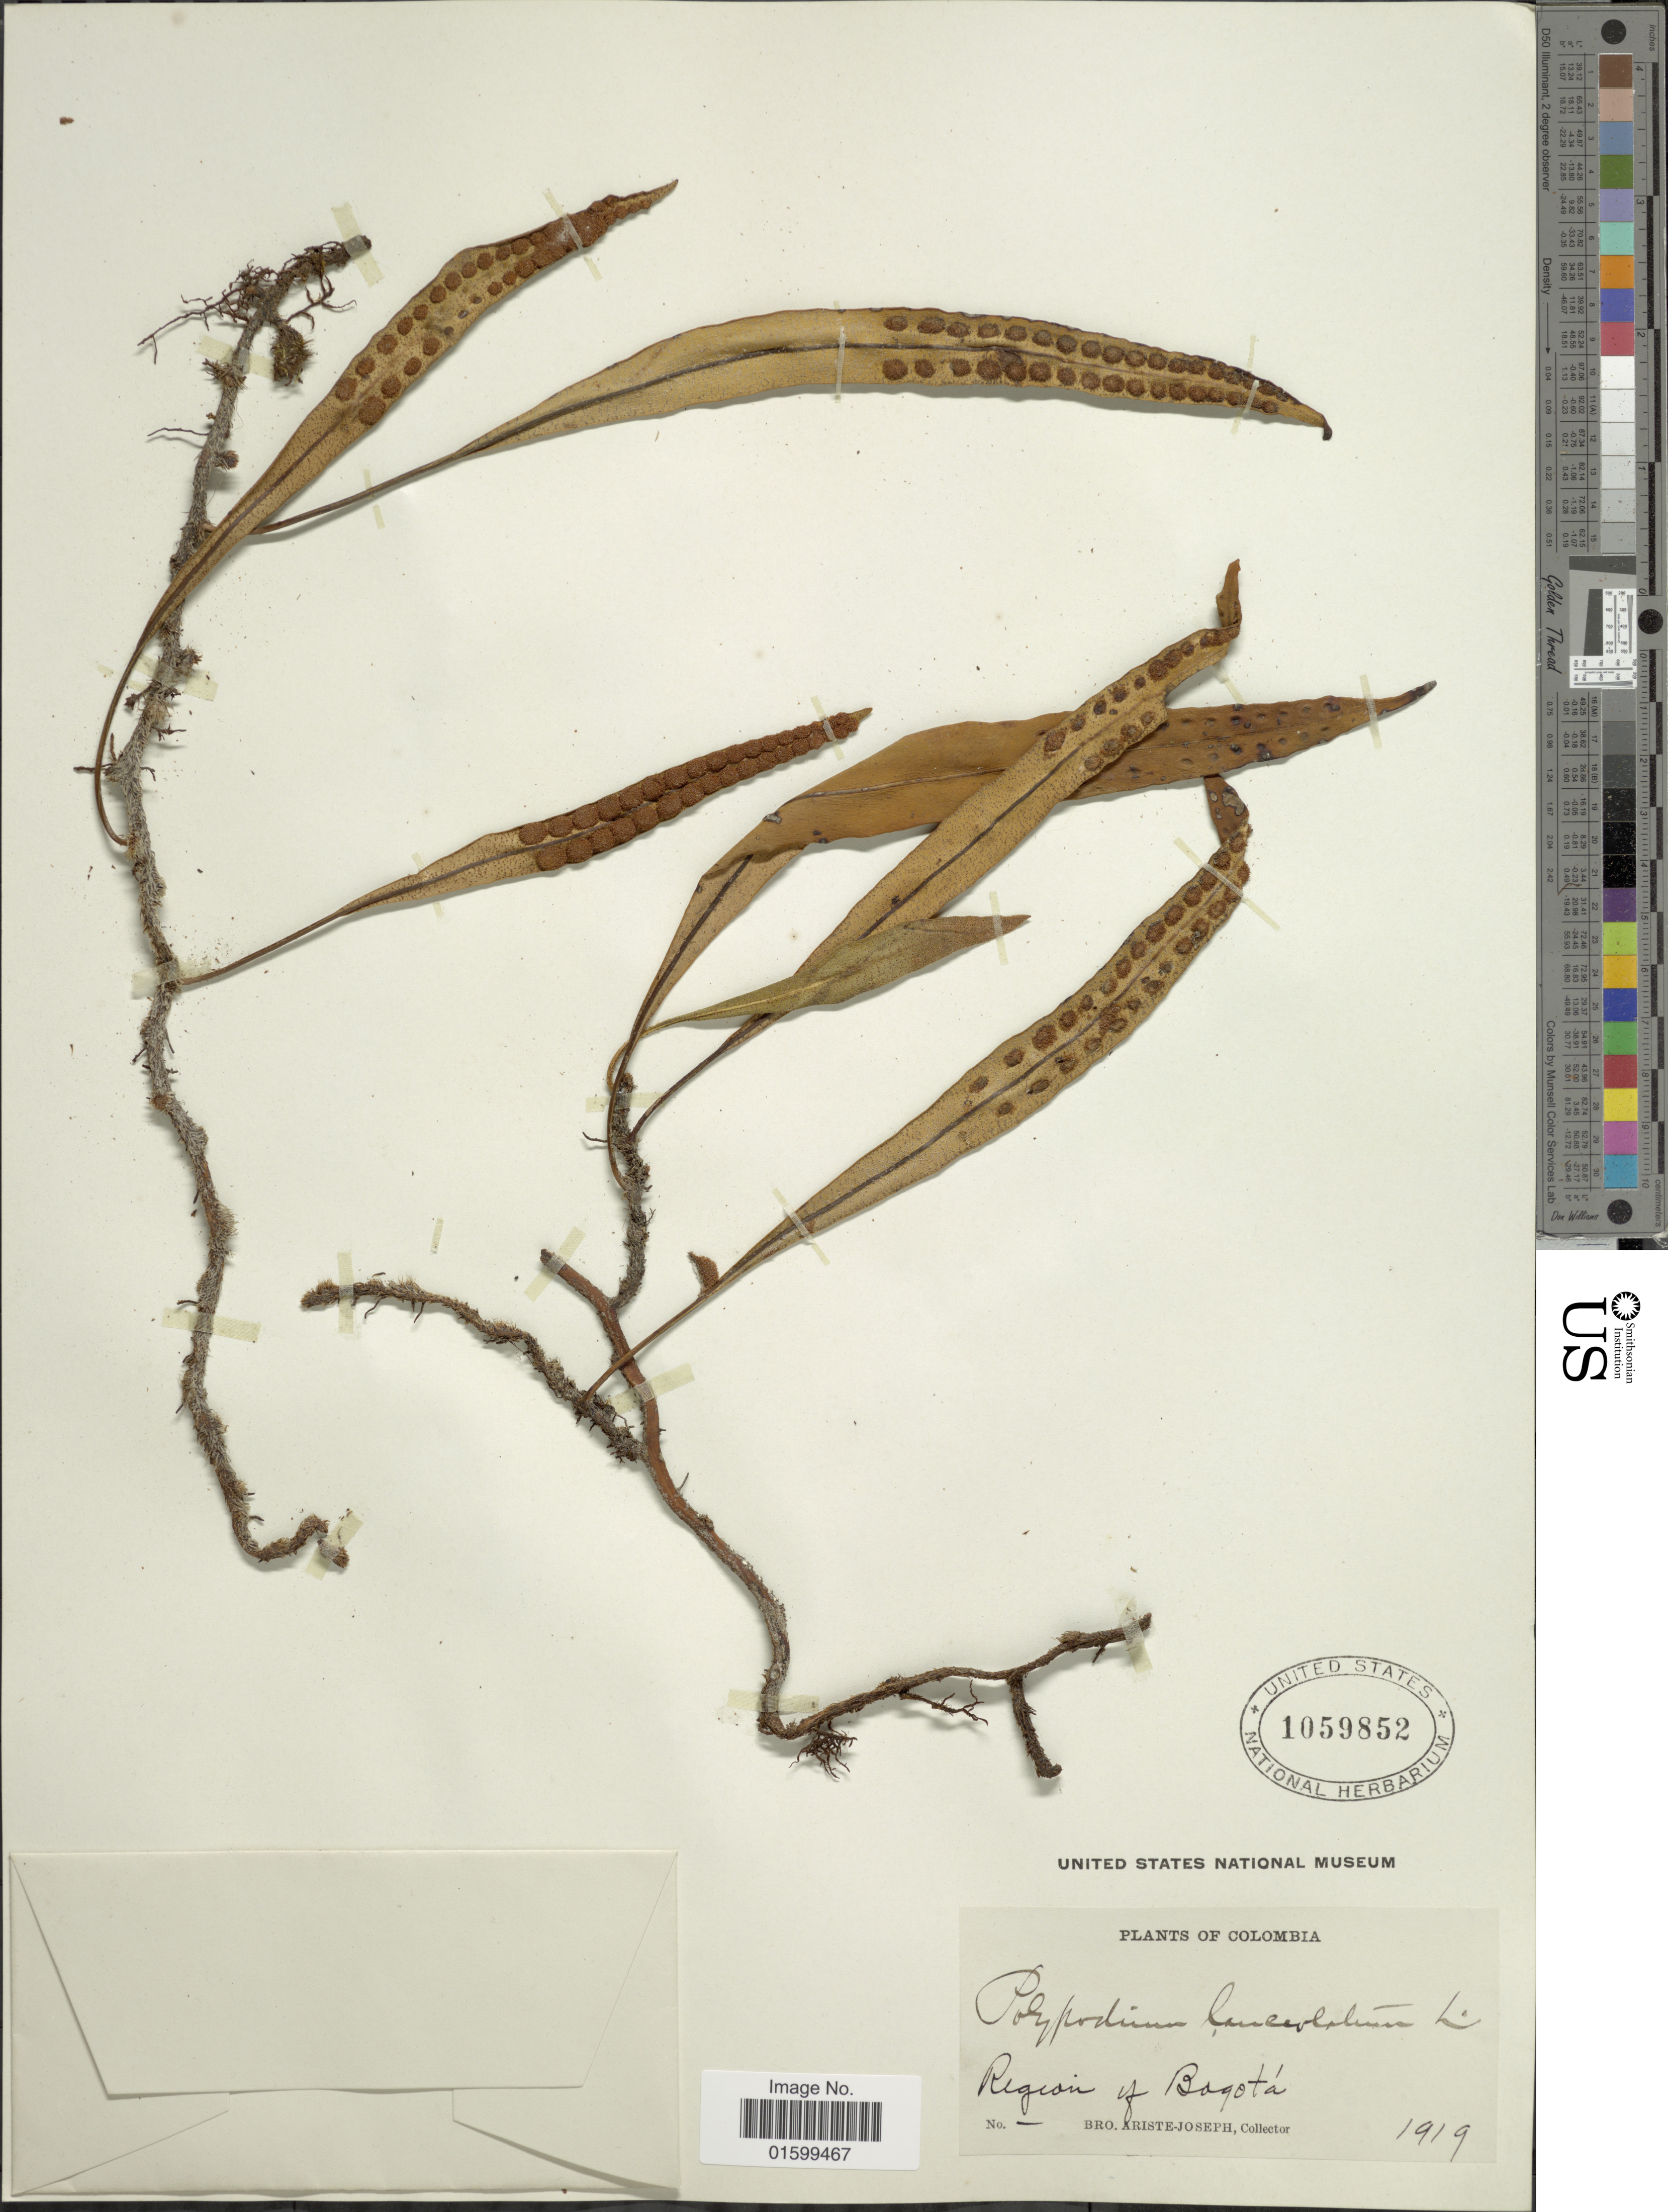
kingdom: Plantae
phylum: Tracheophyta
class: Polypodiopsida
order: Polypodiales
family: Polypodiaceae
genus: Pleopeltis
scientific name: Pleopeltis macrocarpa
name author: (Bory ex Willd.) Kaulf.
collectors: Bro. Ariste-Joseph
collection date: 1919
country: Colombia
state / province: Bogota D.C.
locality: Region of Bogotá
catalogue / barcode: US 1059852